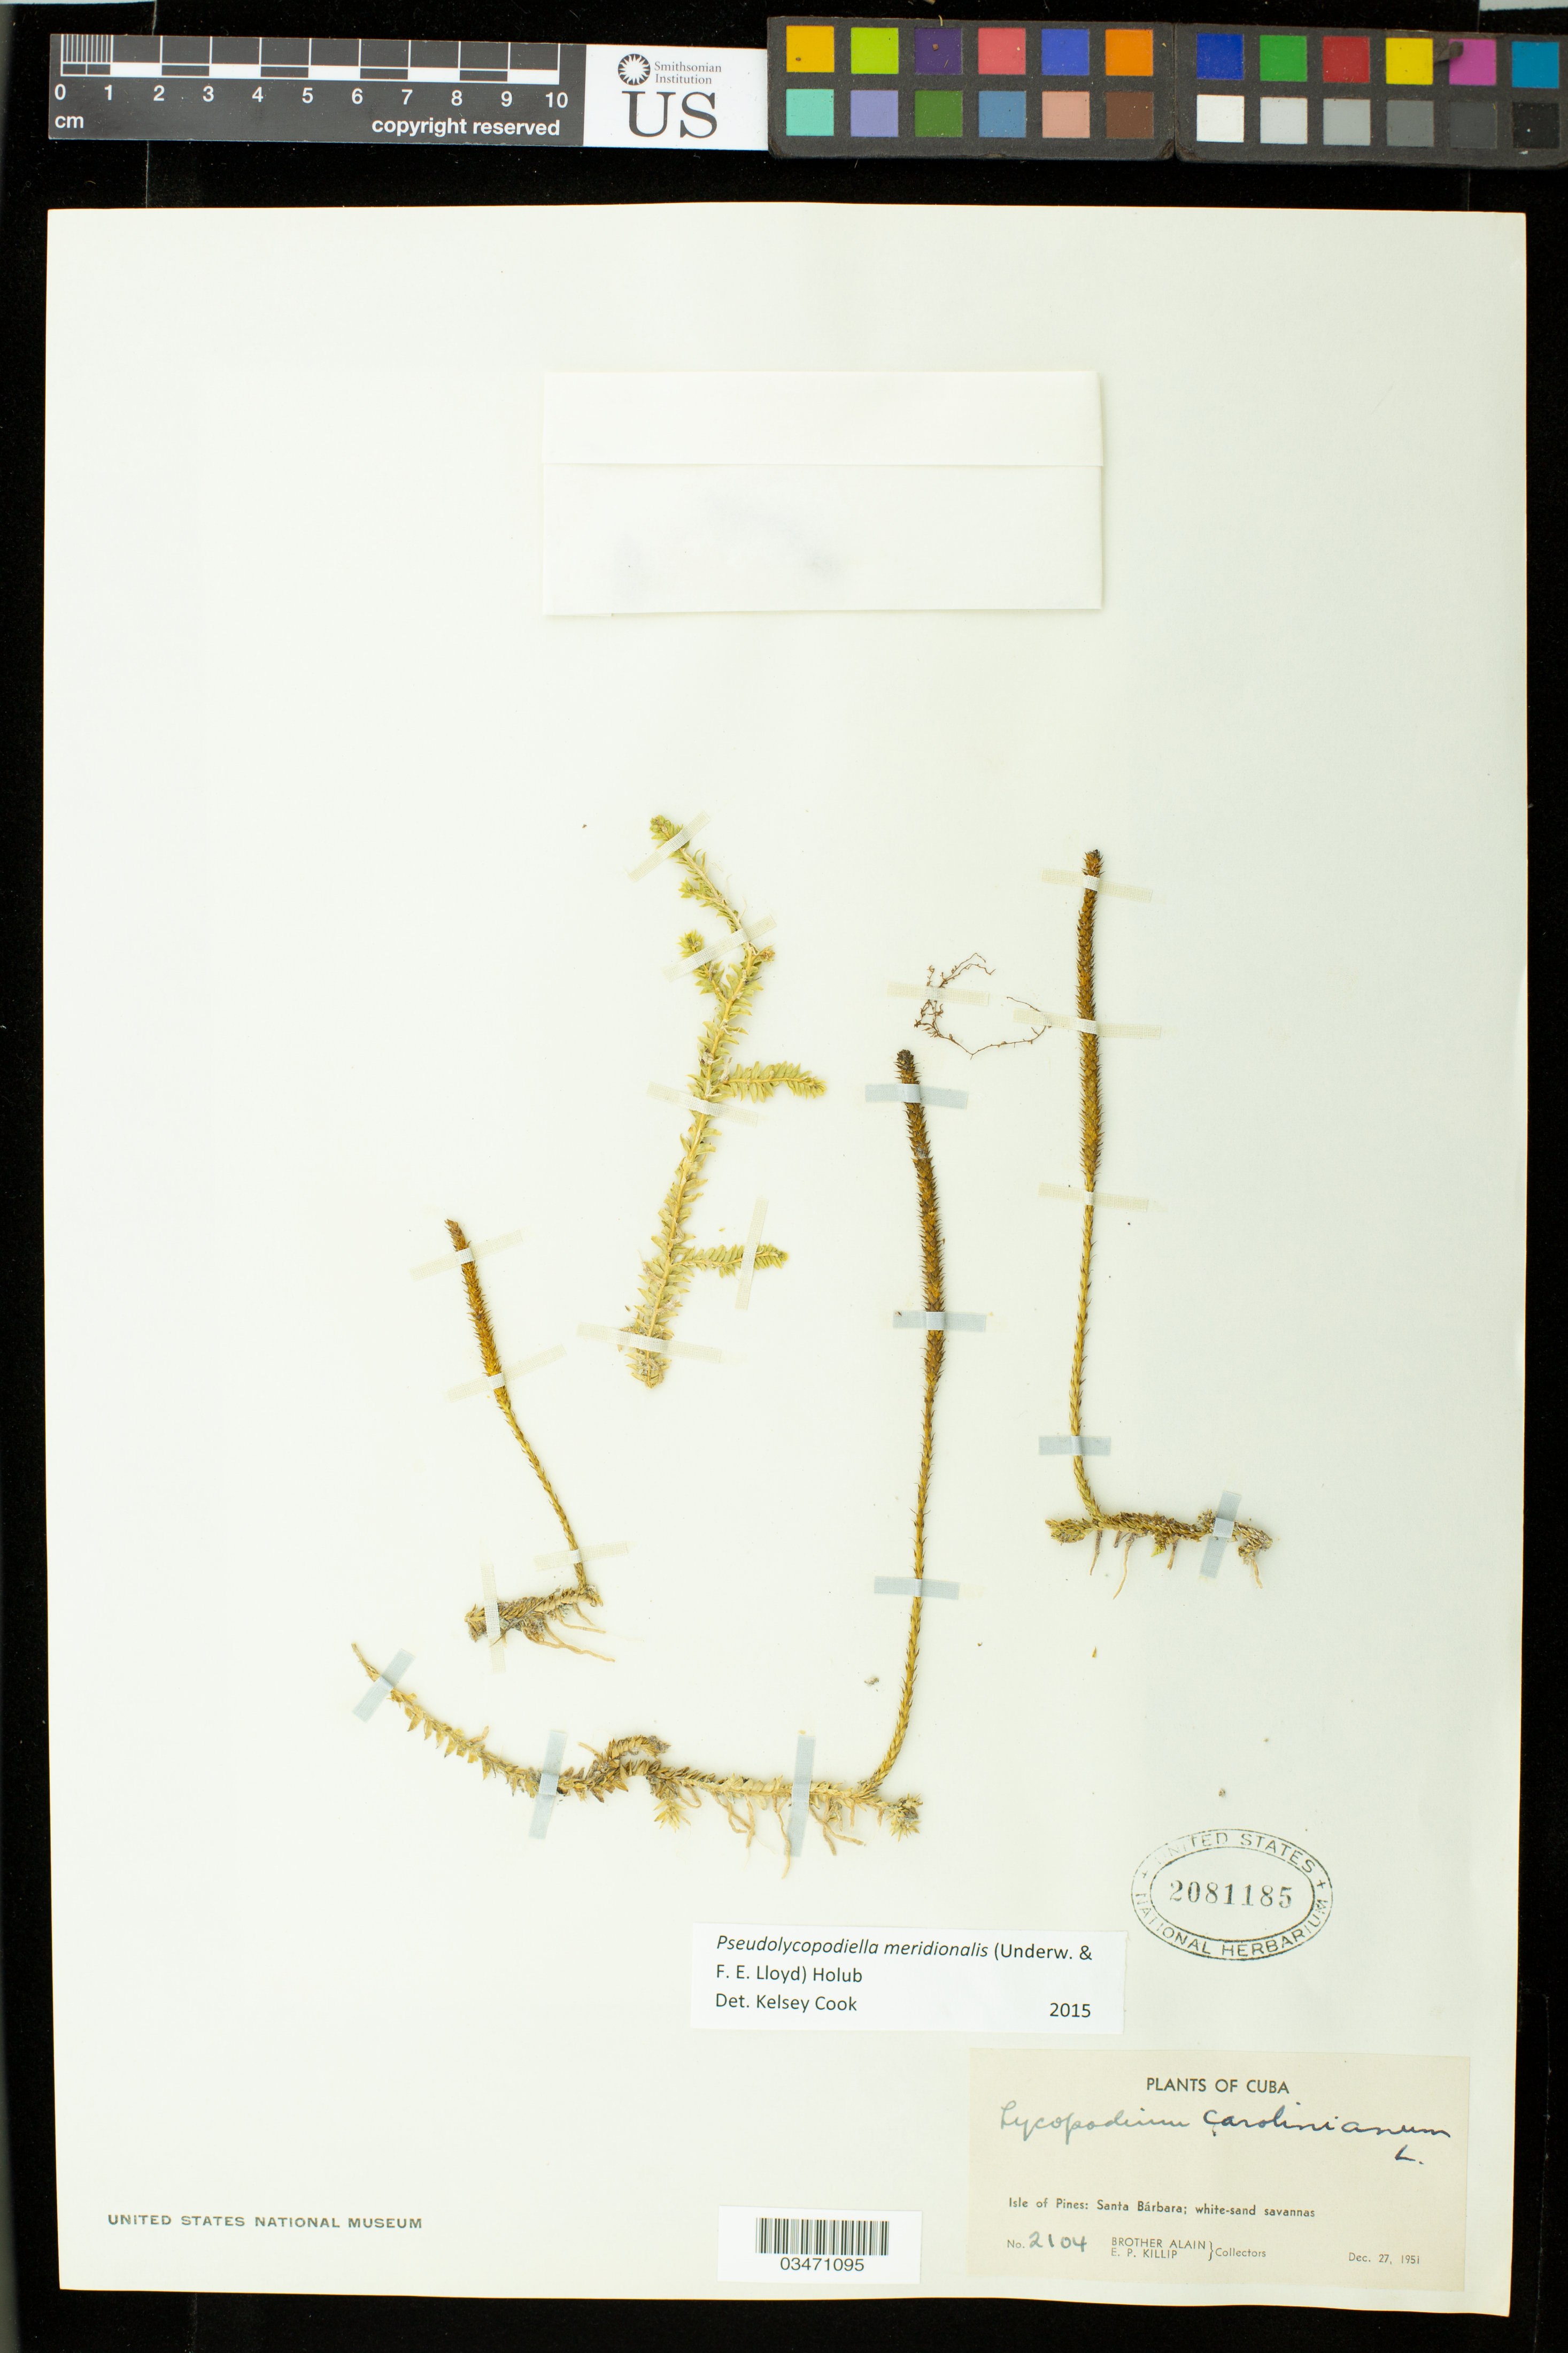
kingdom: Plantae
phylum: Tracheophyta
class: Lycopodiopsida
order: Lycopodiales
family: Lycopodiaceae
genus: Pseudolycopodiella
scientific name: Pseudolycopodiella meridionalis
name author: (Underw. & F.E. Lloyd) Holub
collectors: Alain & E. P. Killip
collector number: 2104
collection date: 1951-12-27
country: Cuba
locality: Isle of Pines: Santa Barbara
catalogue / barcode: US 2081185